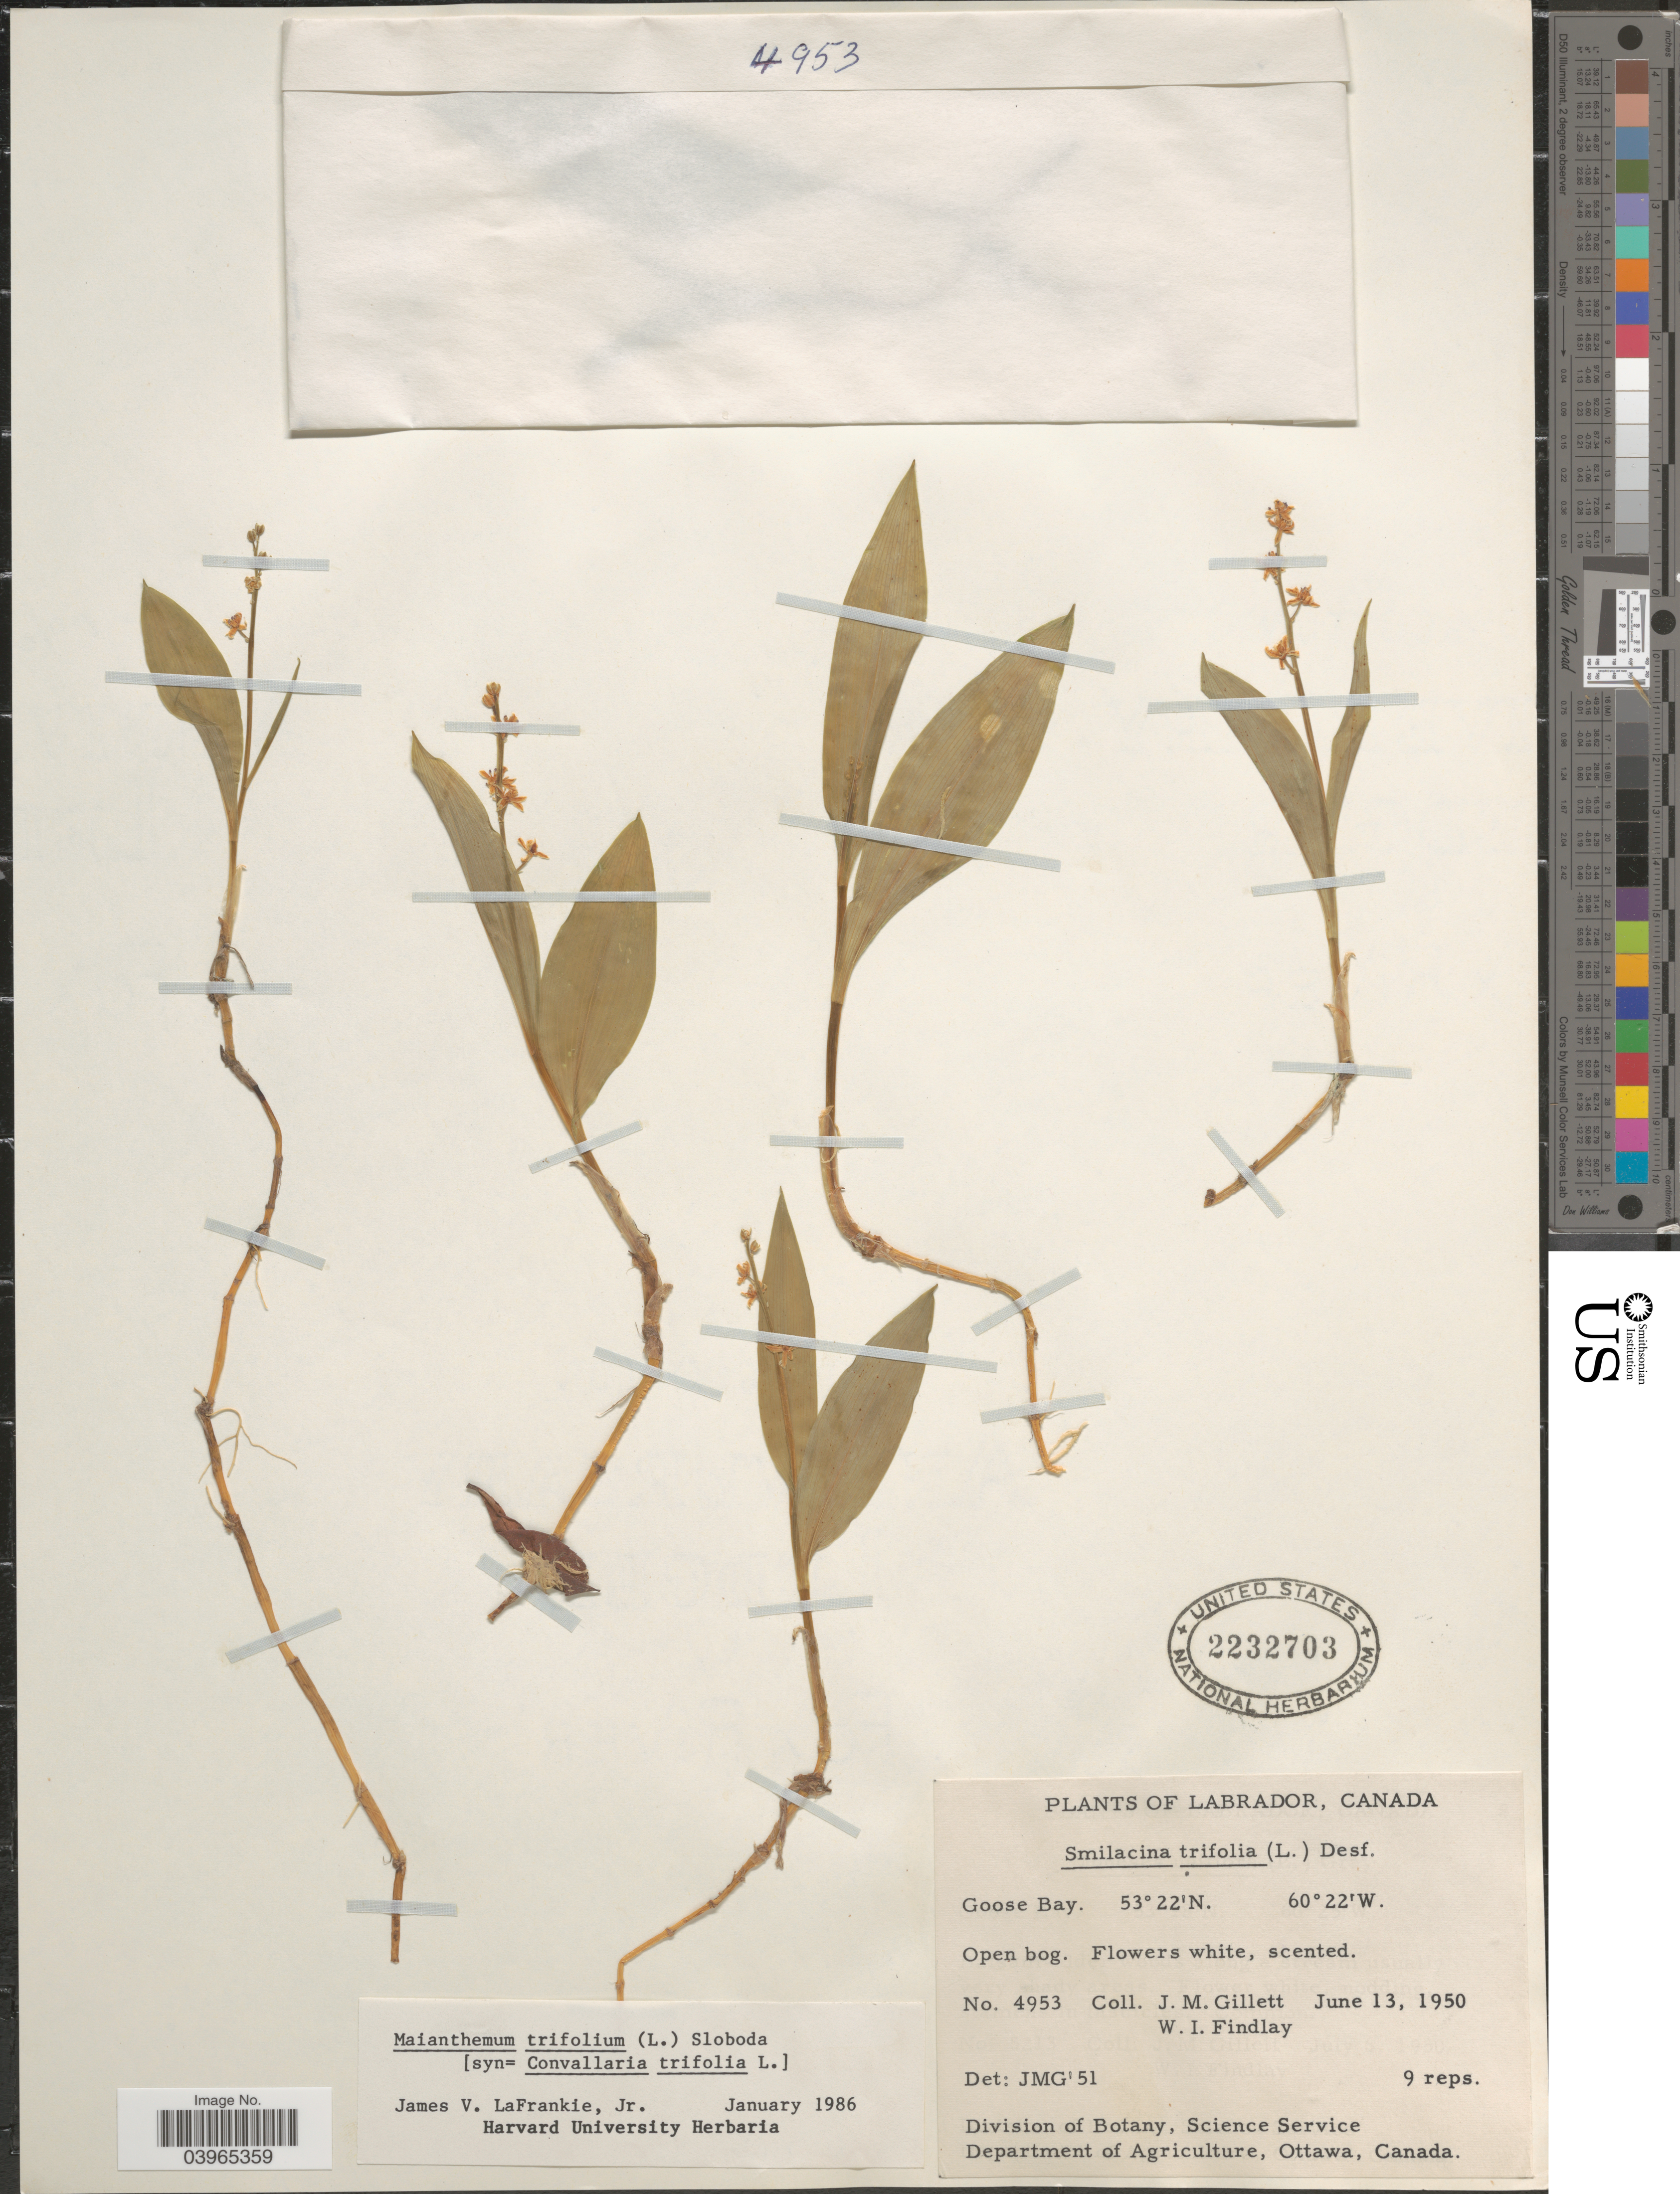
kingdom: Plantae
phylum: Tracheophyta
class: Liliopsida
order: Asparagales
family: Asparagaceae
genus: Maianthemum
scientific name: Maianthemum trifolium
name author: (L.) Sloboda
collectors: J. M. Gillett & W. Findlay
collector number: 4953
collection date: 1950-06-13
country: Canada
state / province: Newfoundland and Labrador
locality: Labrador. Goose Bay.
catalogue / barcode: US 2232703